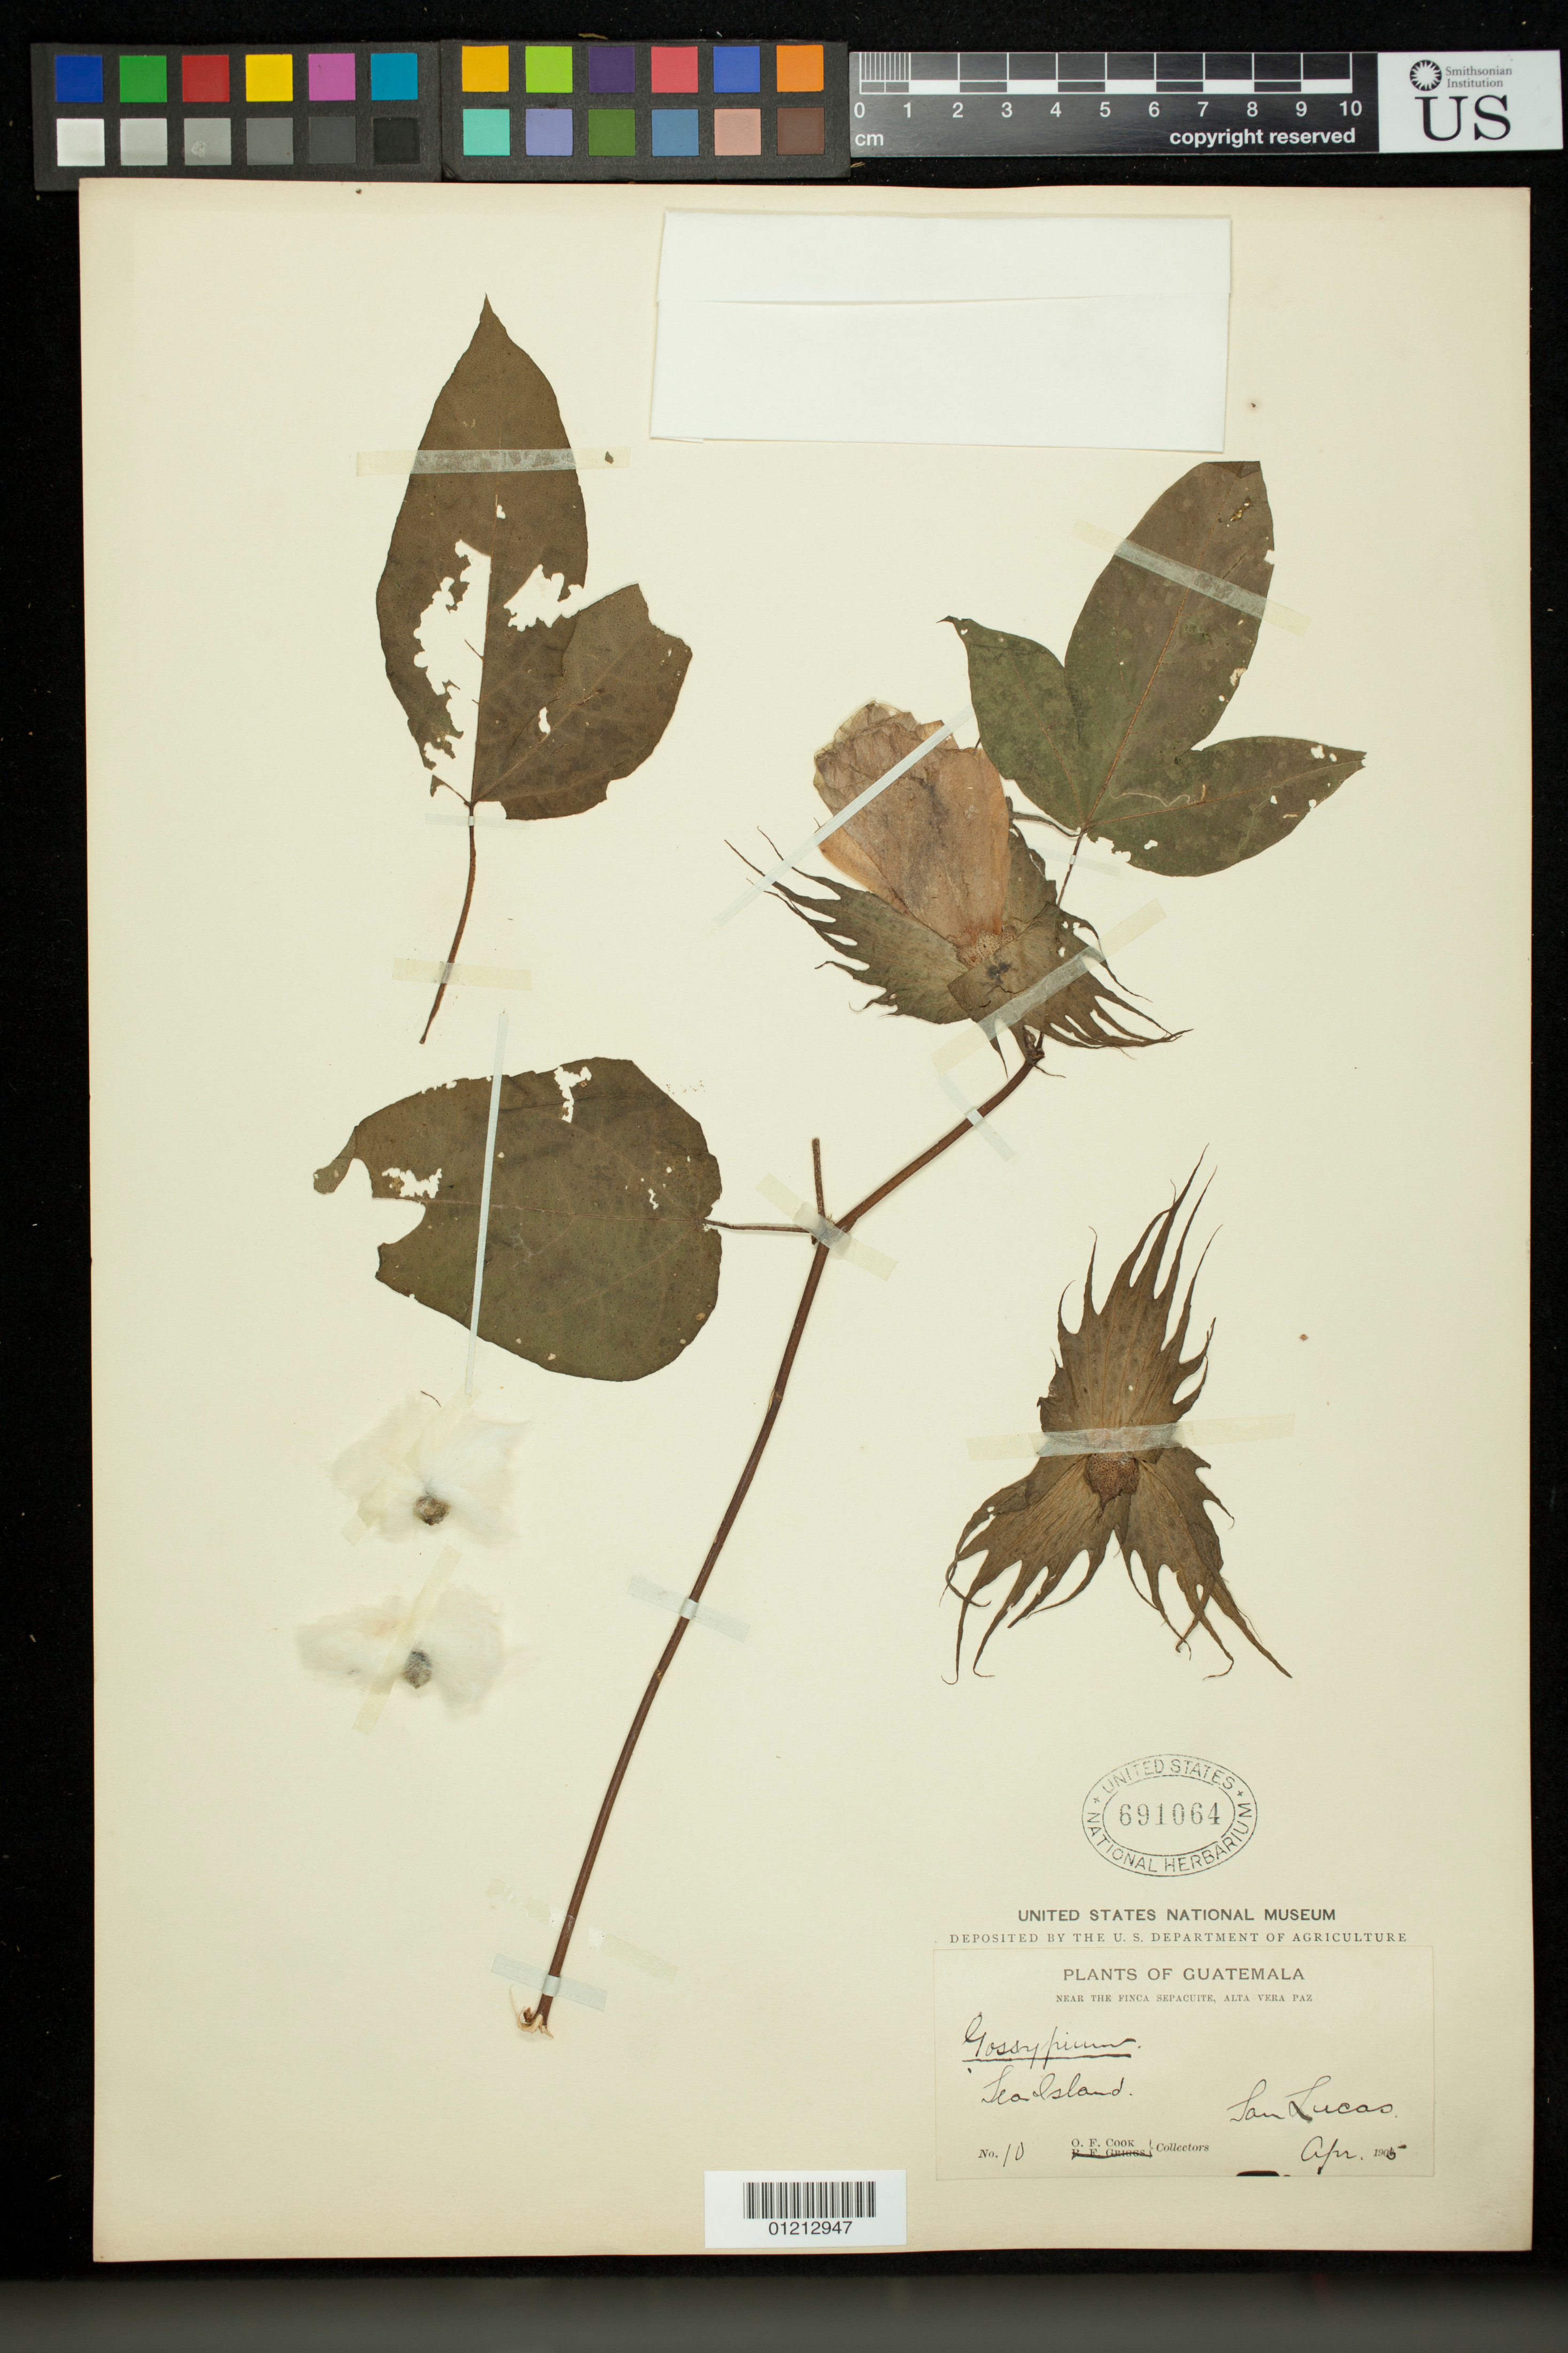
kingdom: Plantae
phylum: Tracheophyta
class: Magnoliopsida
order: Malvales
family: Malvaceae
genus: Gossypium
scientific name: Gossypium sp.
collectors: O. F. Cook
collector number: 10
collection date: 1905-04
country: Guatemala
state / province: Alta Verapaz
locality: Tea Island, Finca Sepacuite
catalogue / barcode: US 691064